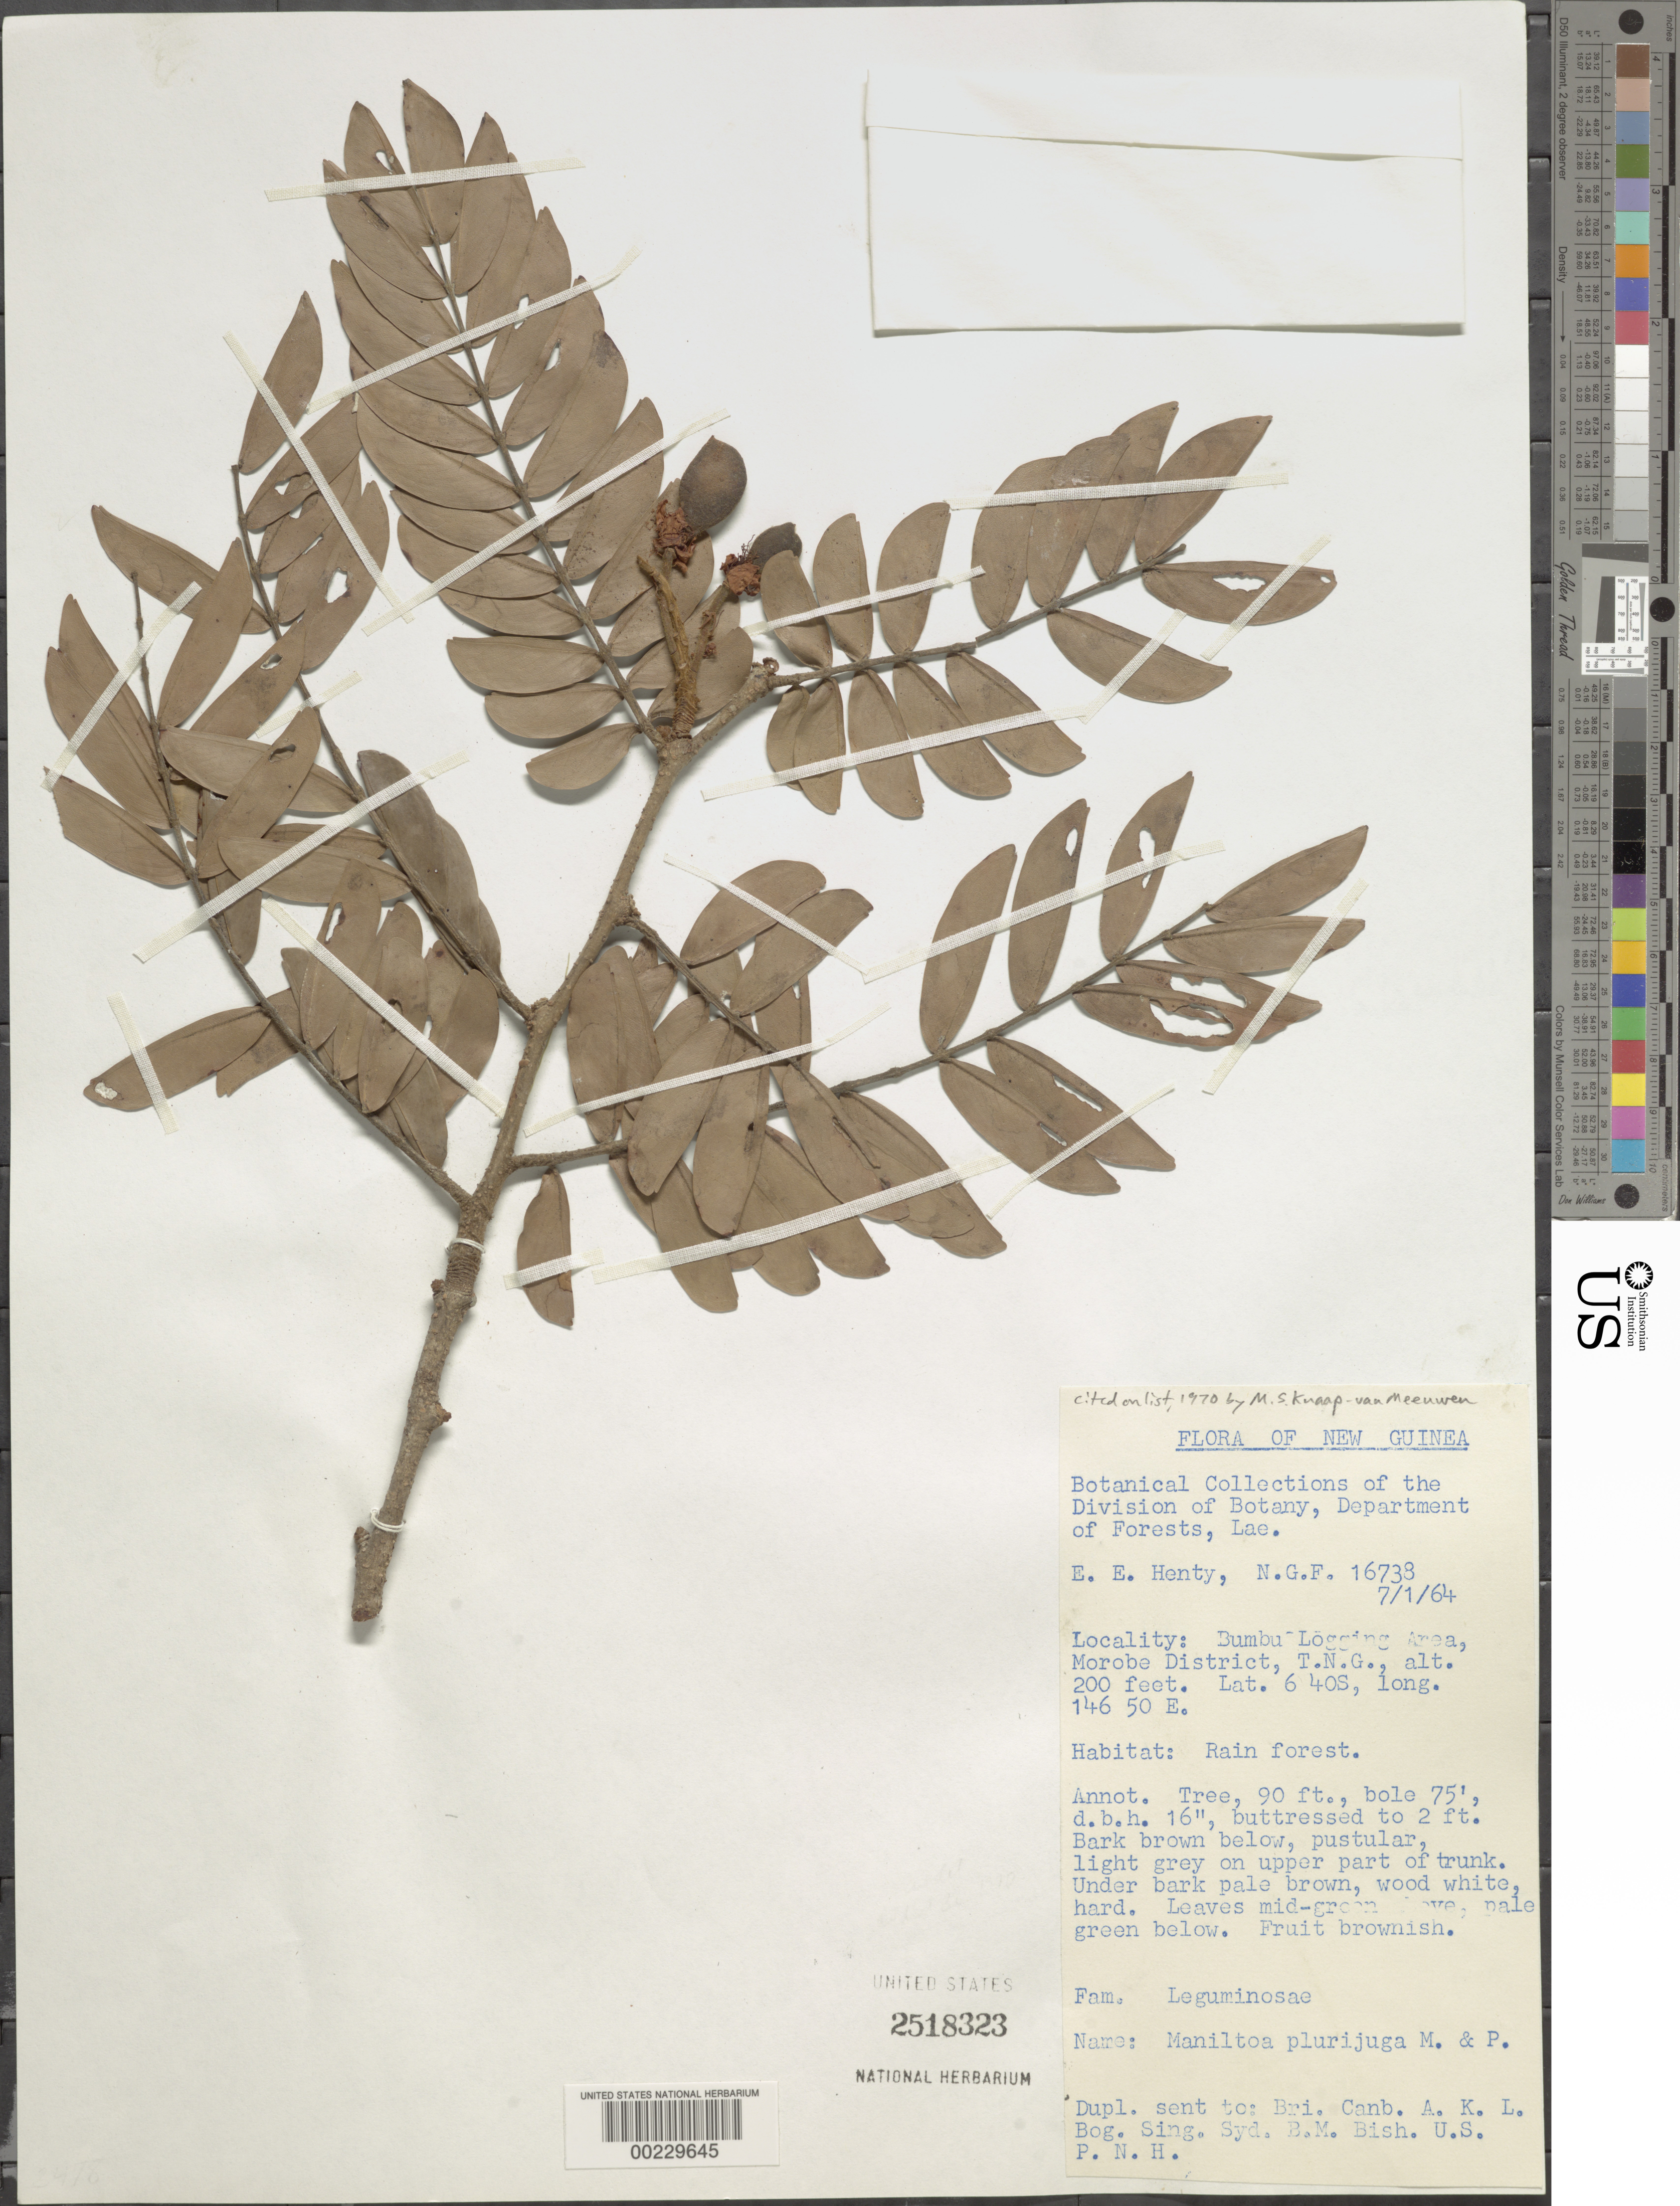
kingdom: Plantae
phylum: Tracheophyta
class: Magnoliopsida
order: Fabales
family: Fabaceae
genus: Maniltoa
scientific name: Maniltoa plurijuga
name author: Merr. & L.M. Perry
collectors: E. Henty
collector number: Ngf 16738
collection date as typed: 07 Jan 1964 or 01 Jul 1964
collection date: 1964-01-07 or 1964-07-01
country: Papua New Guinea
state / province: Morobe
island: New Guinea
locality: Bumbu logging area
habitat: Rain forest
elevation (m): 61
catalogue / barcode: US 2518323